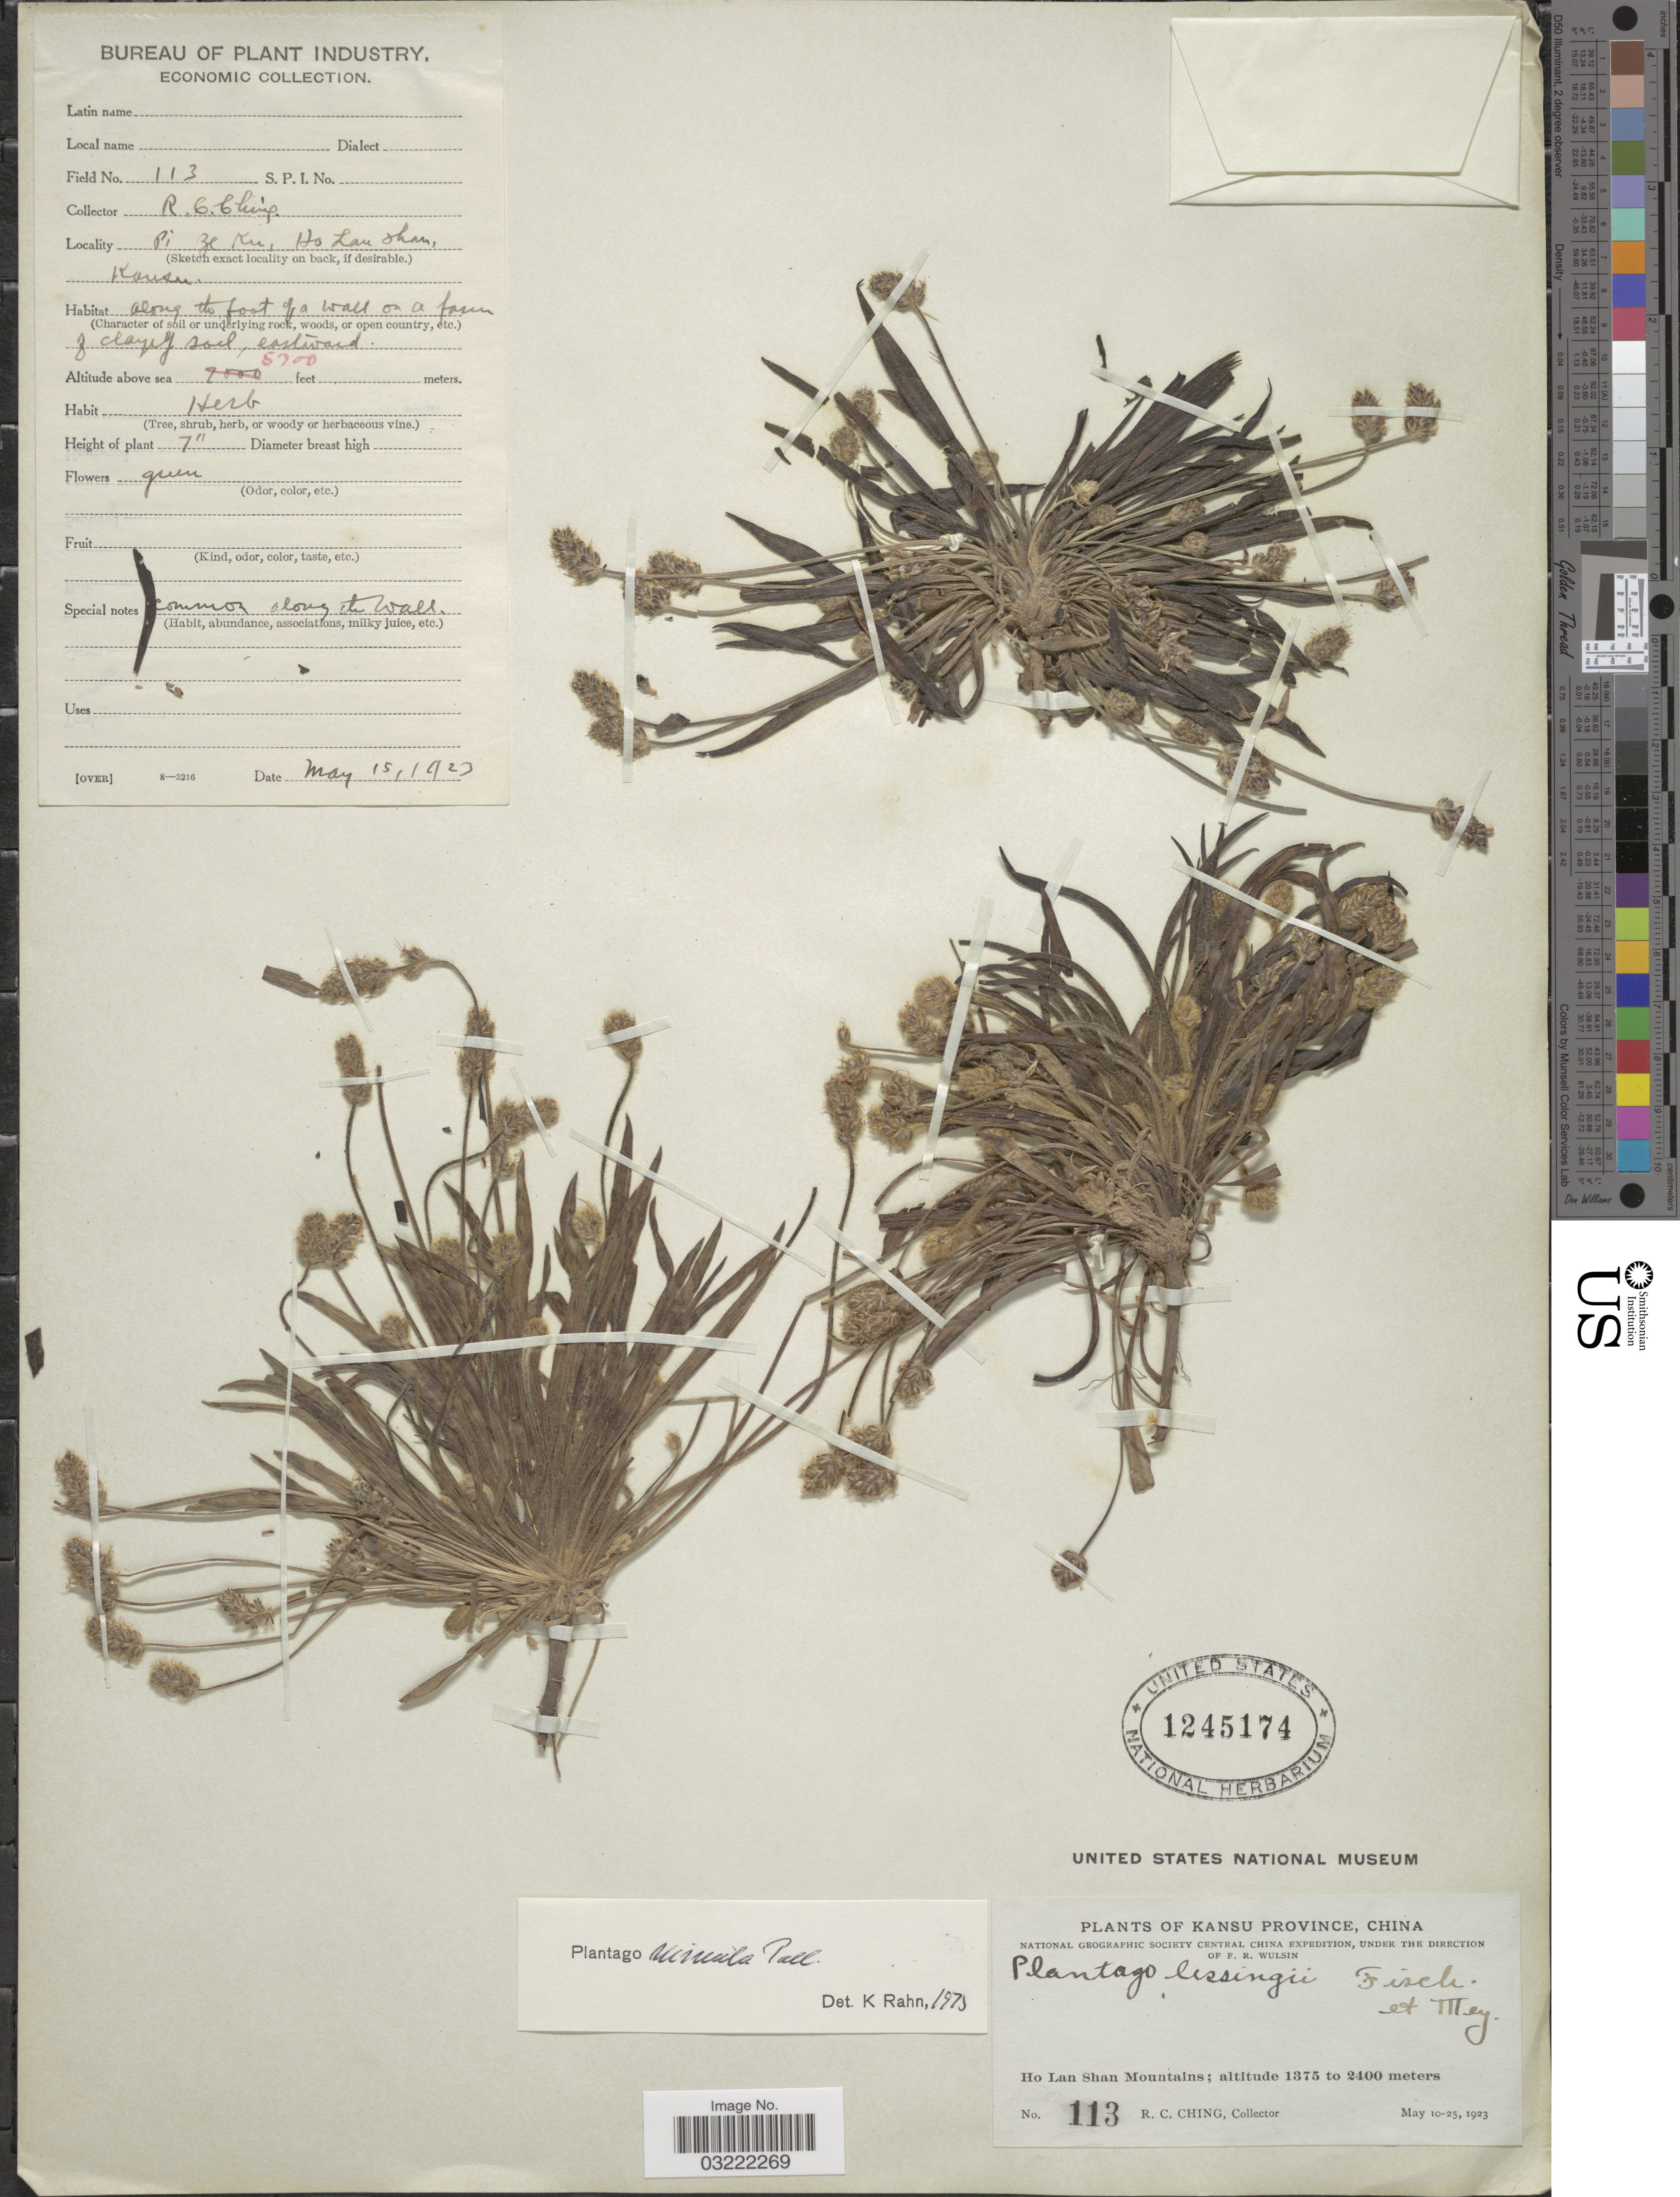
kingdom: Plantae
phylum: Tracheophyta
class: Magnoliopsida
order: Lamiales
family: Plantaginaceae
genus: Plantago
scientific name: Plantago minuta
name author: Pall.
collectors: R. C. Ching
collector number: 113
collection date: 1923-05-15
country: China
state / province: Gansu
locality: Kansu Province. Ho Lan Shan Mountains. Pi Ze Ku.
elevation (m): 1737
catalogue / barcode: US 1245174